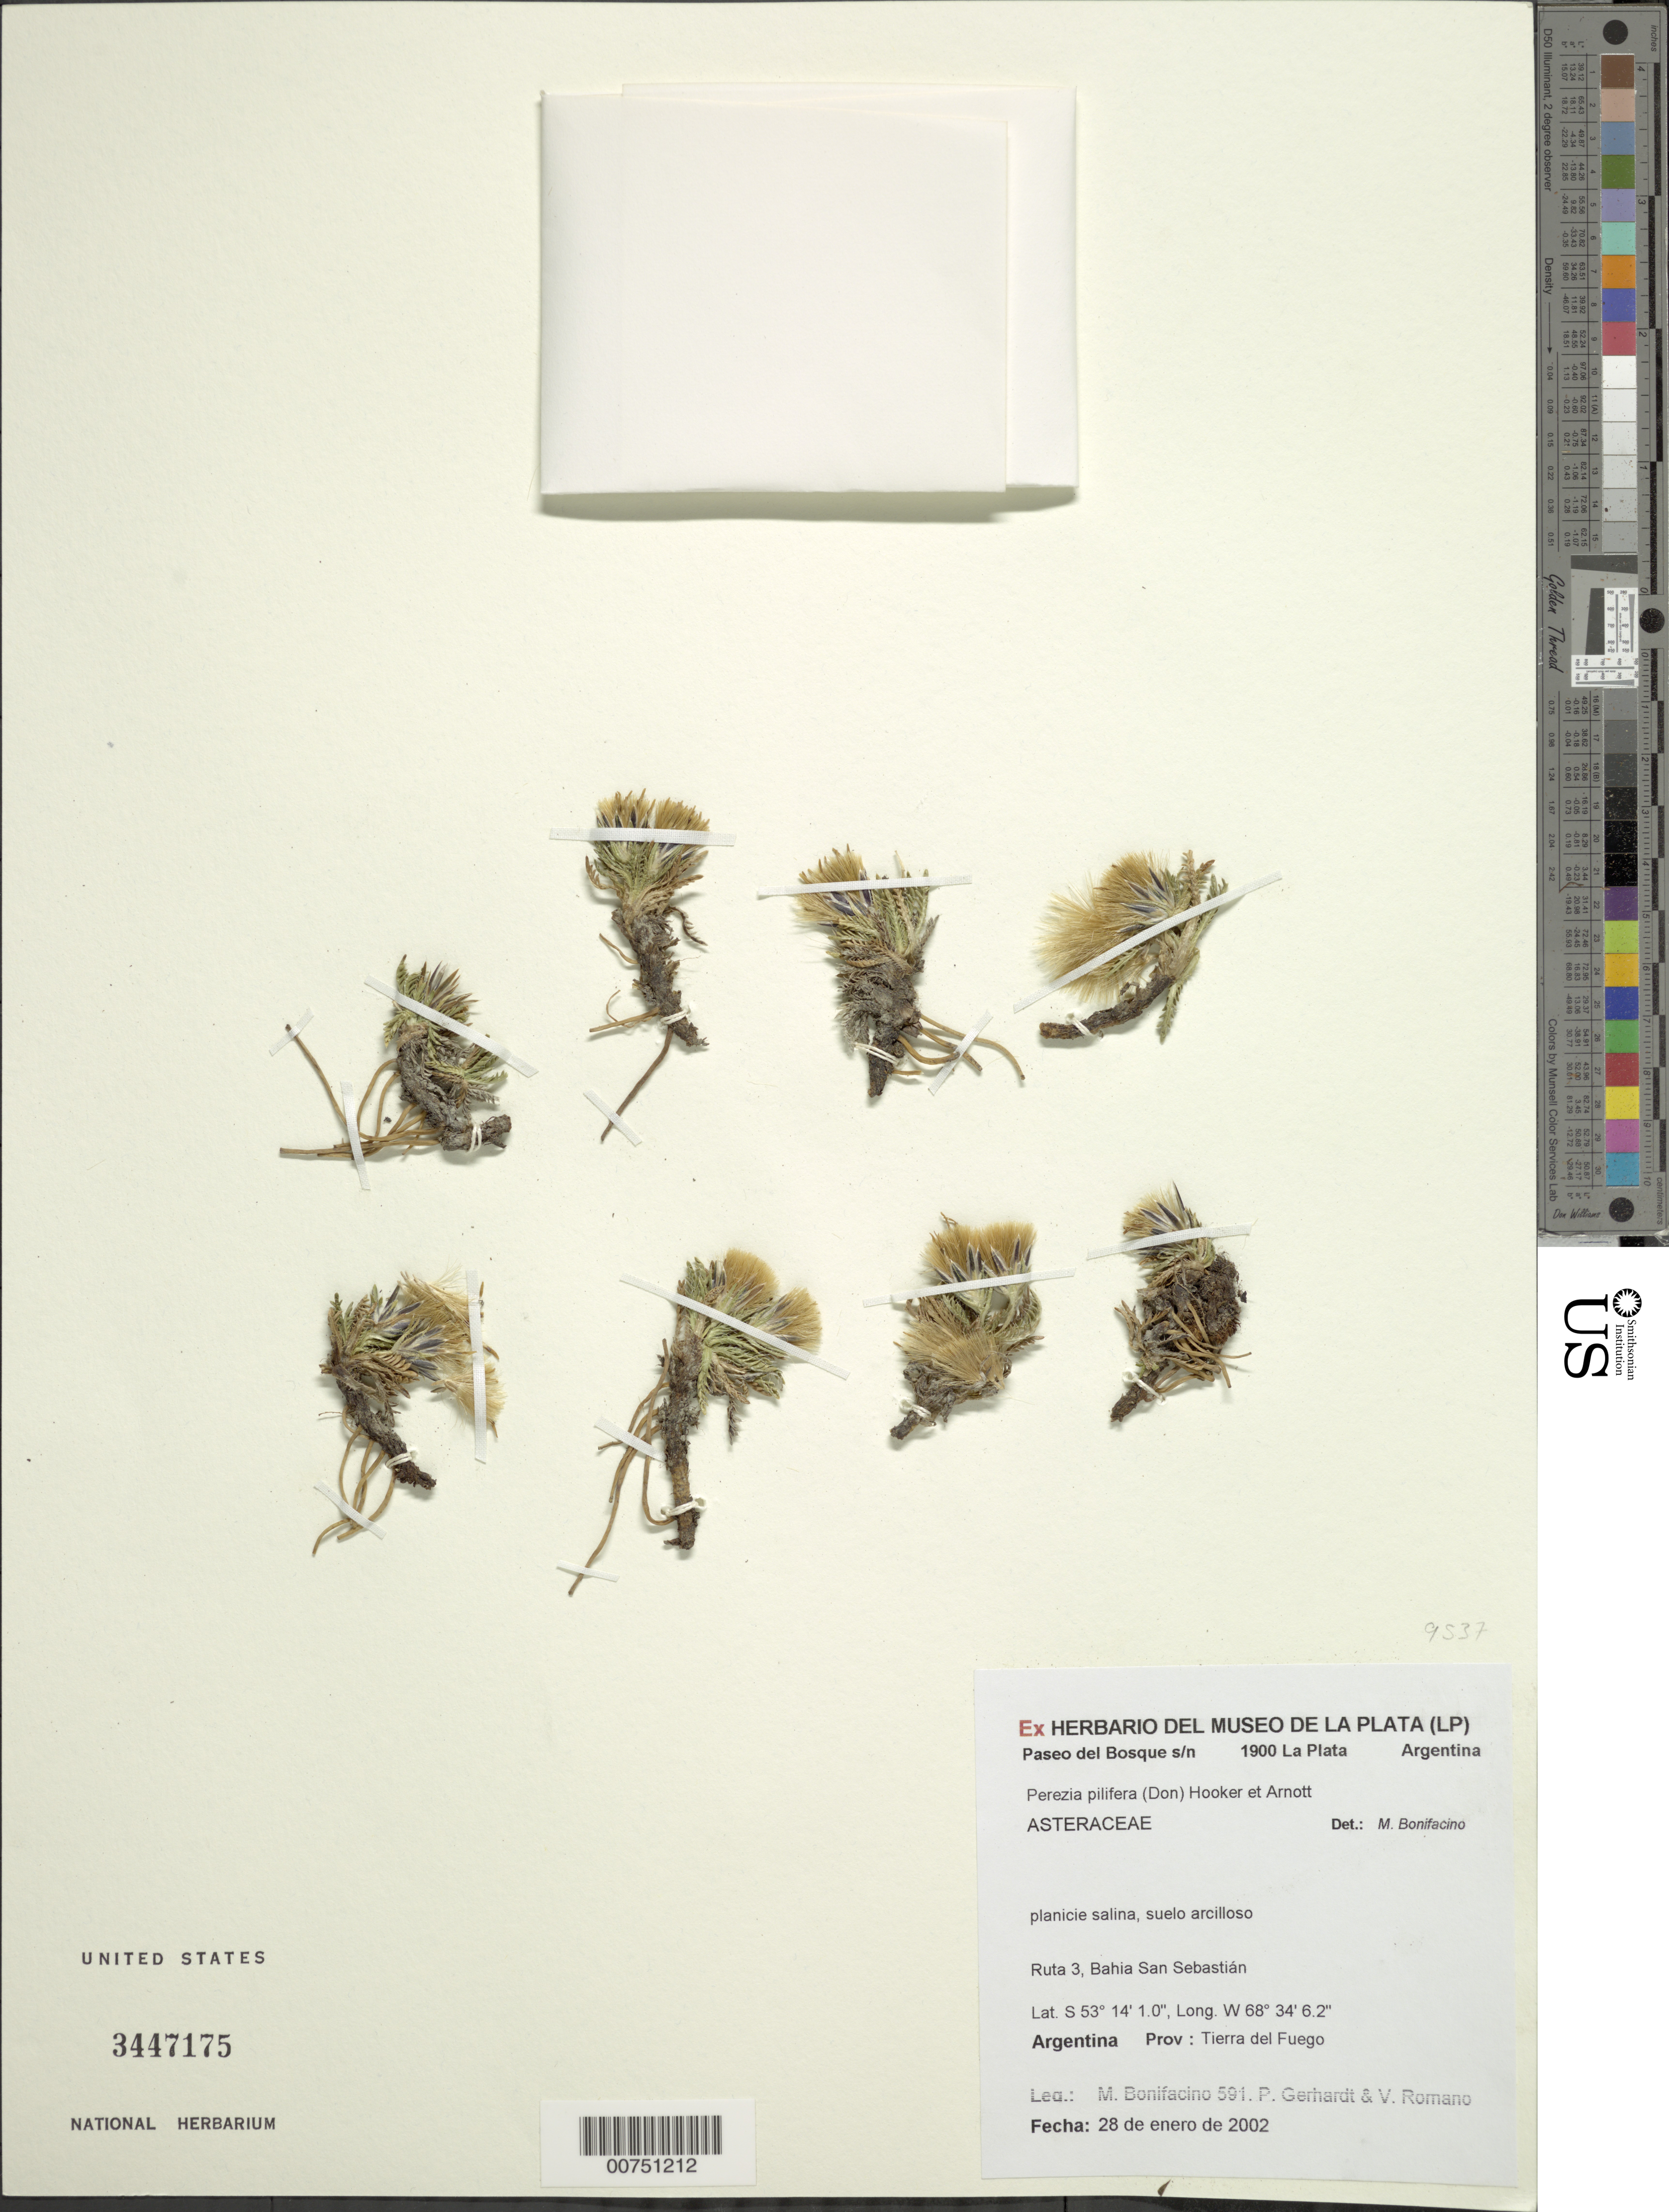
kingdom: Plantae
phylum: Tracheophyta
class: Magnoliopsida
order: Asterales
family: Asteraceae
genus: Perezia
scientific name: Perezia pilifera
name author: (D. Don) Hook. & Arn.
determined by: Bonifacino, José Mauricio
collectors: M. Bonifacino, P. Gerhardt & V. Romano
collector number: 0591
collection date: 2002-01-28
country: Argentina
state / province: Tierra del Fuego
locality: Ruta 3, Bahia San Sebastian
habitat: Planicie salina, suelo arcilloso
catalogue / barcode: US 3447175